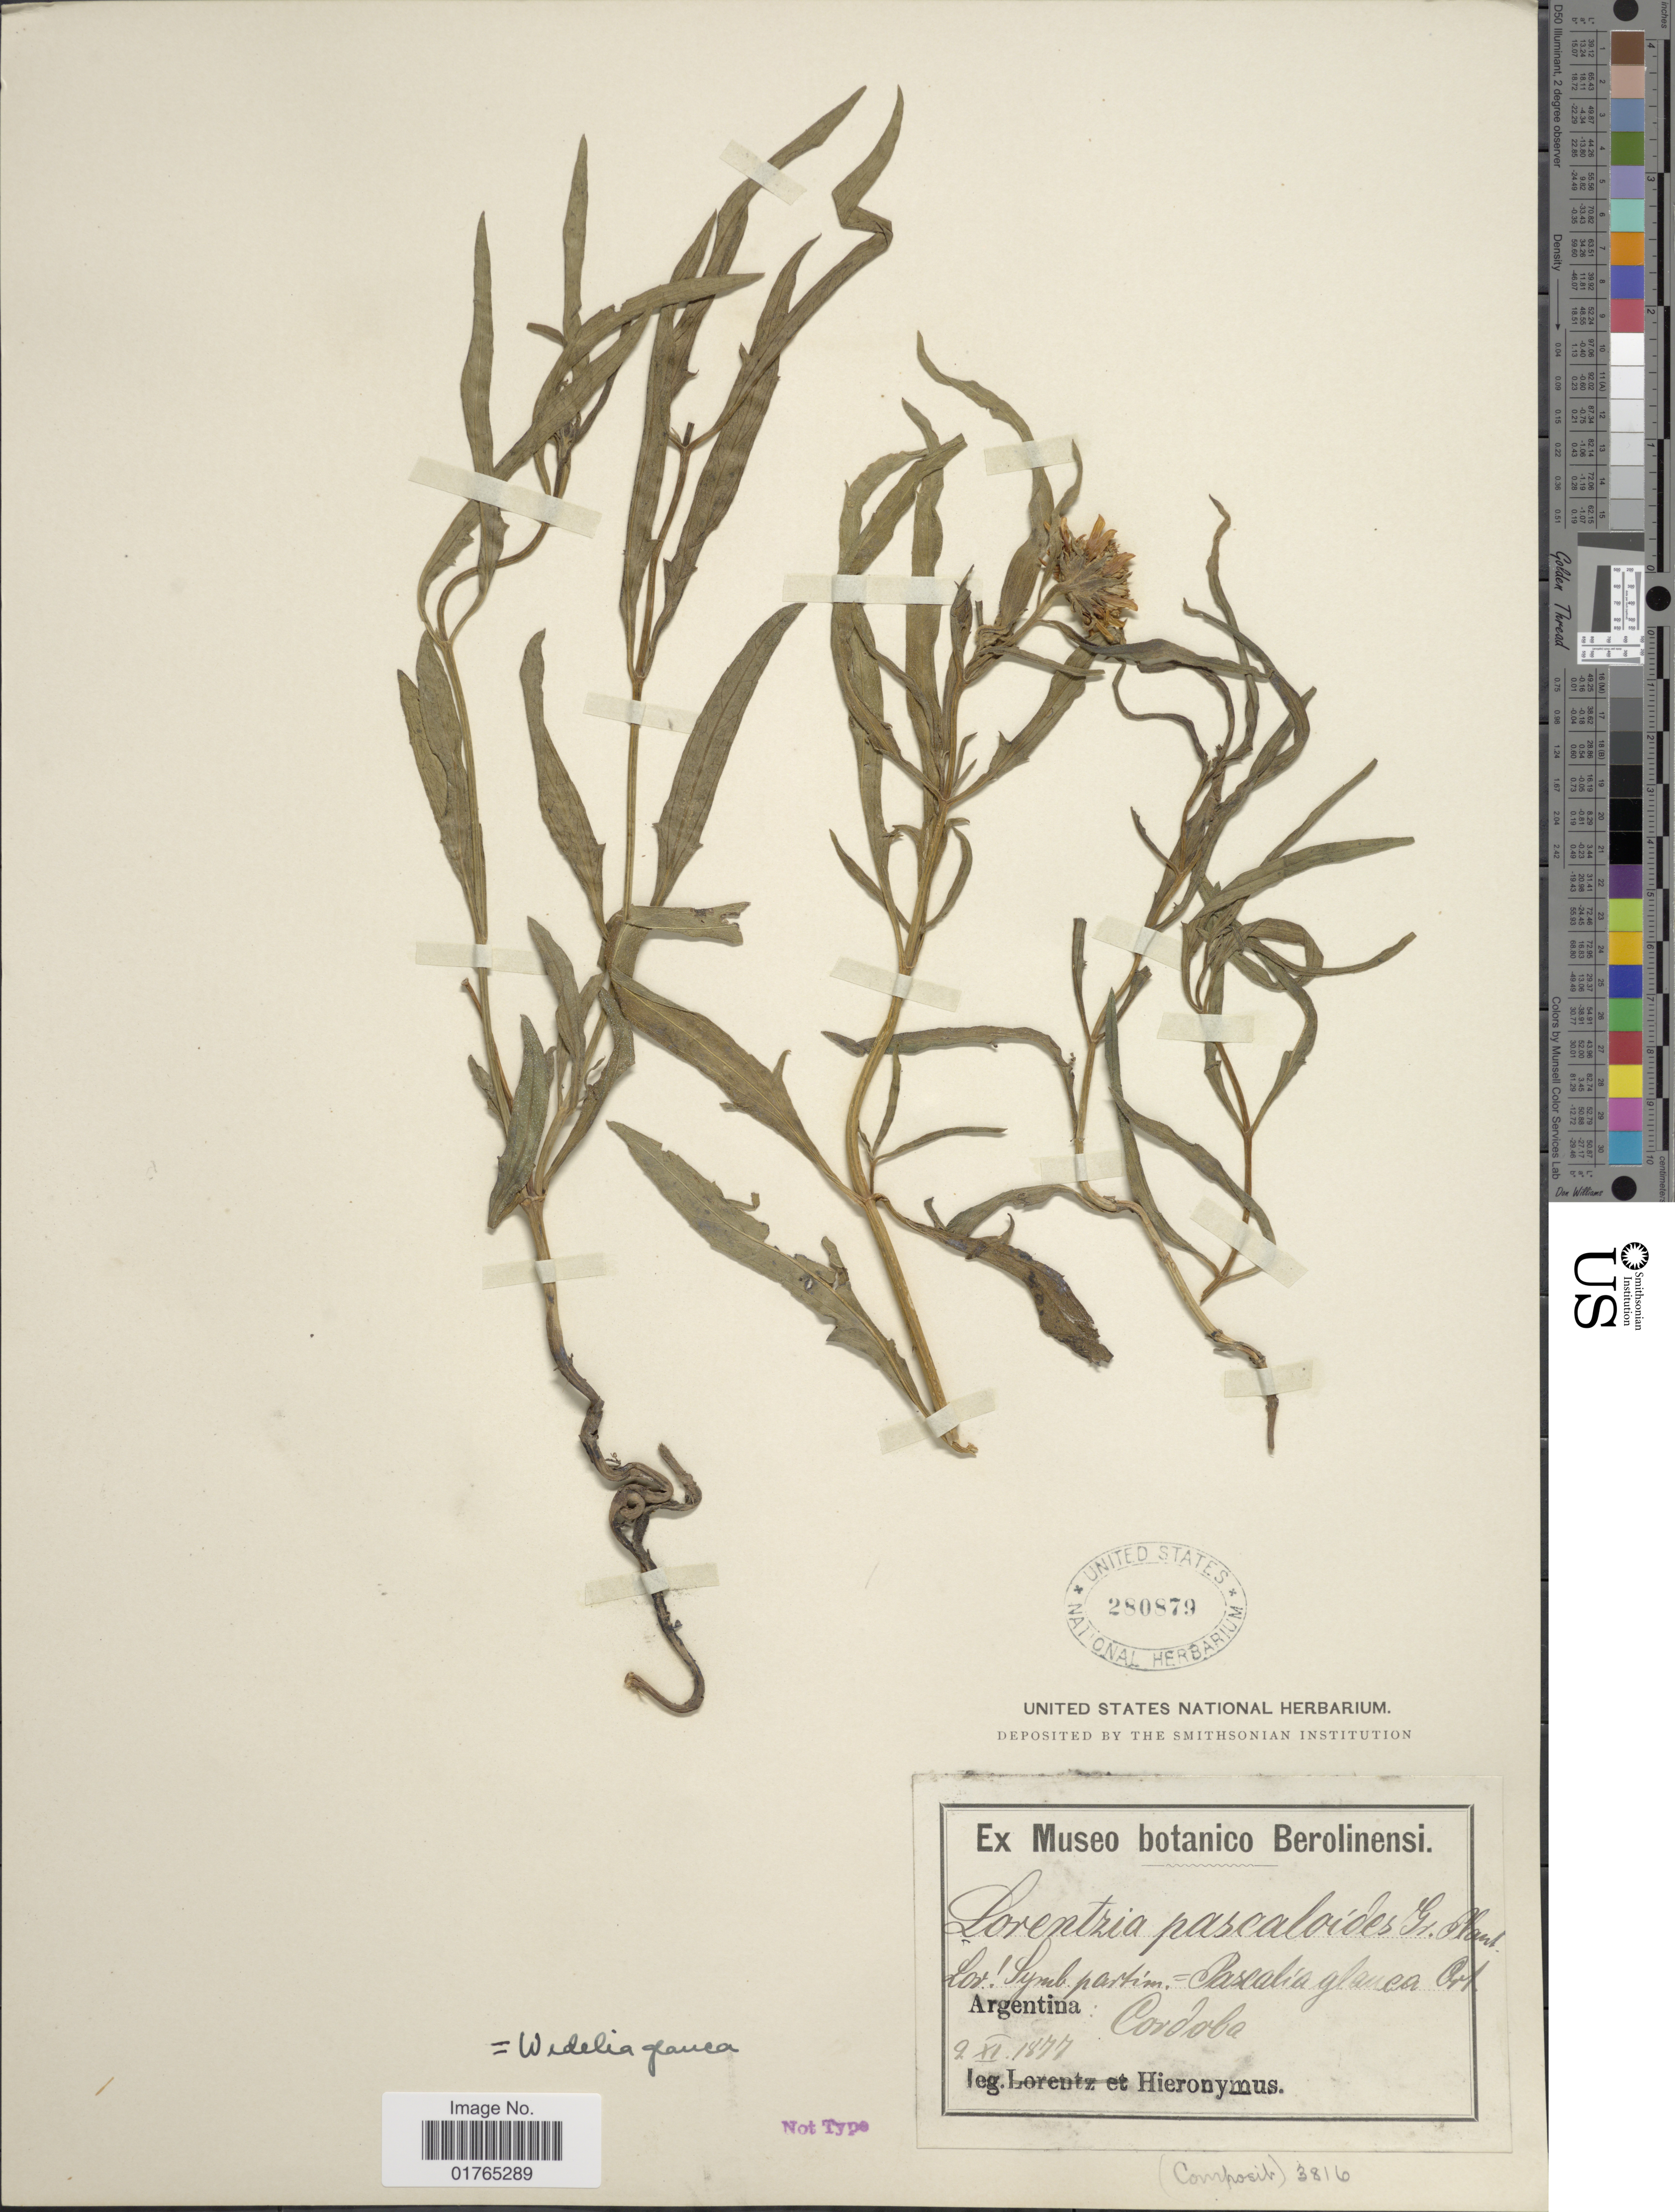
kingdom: Plantae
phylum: Tracheophyta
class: Magnoliopsida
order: Asterales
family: Asteraceae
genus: Pascalia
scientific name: Pascalia glauca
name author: Ortega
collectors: -. Hieronymus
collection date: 1877-11-02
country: Argentina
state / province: Cordoba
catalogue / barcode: US 280879